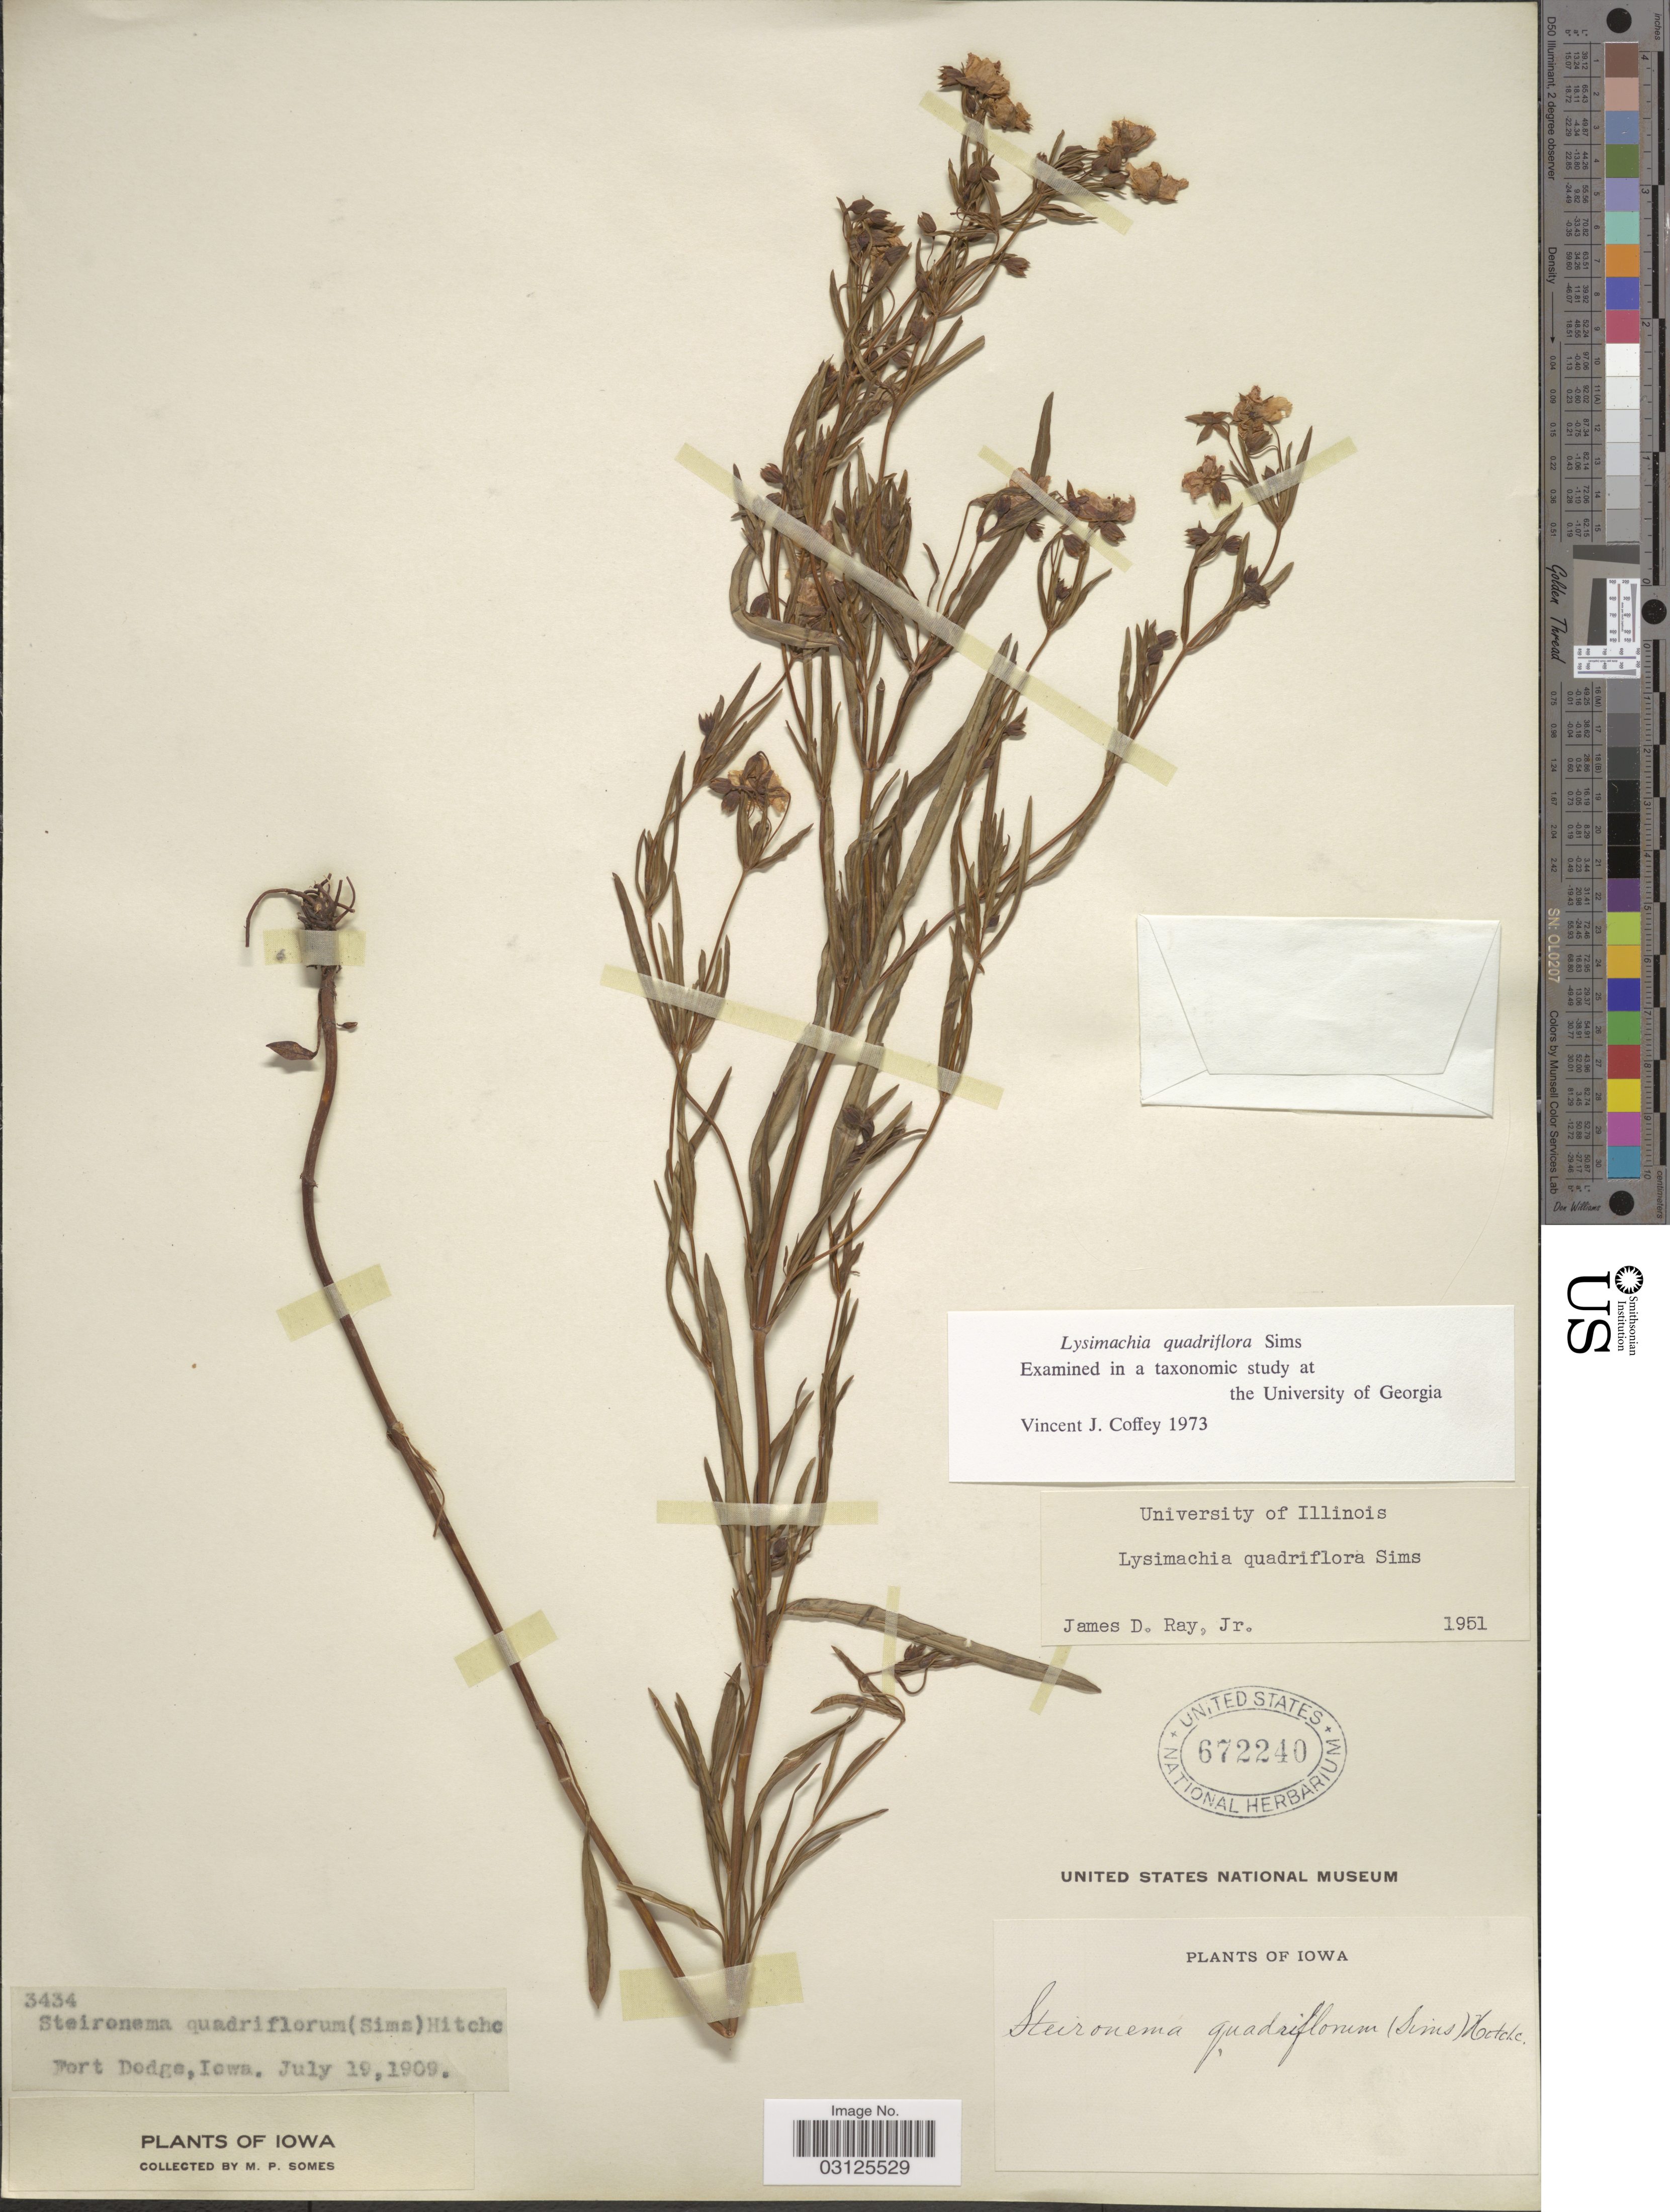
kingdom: Plantae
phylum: Tracheophyta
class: Magnoliopsida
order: Ericales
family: Primulaceae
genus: Lysimachia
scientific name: Lysimachia quadriflora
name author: Sims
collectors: M. Somes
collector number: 3434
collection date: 1909-07-19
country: United States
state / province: Iowa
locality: Fort Dodge, Iowa.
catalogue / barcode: US 672240